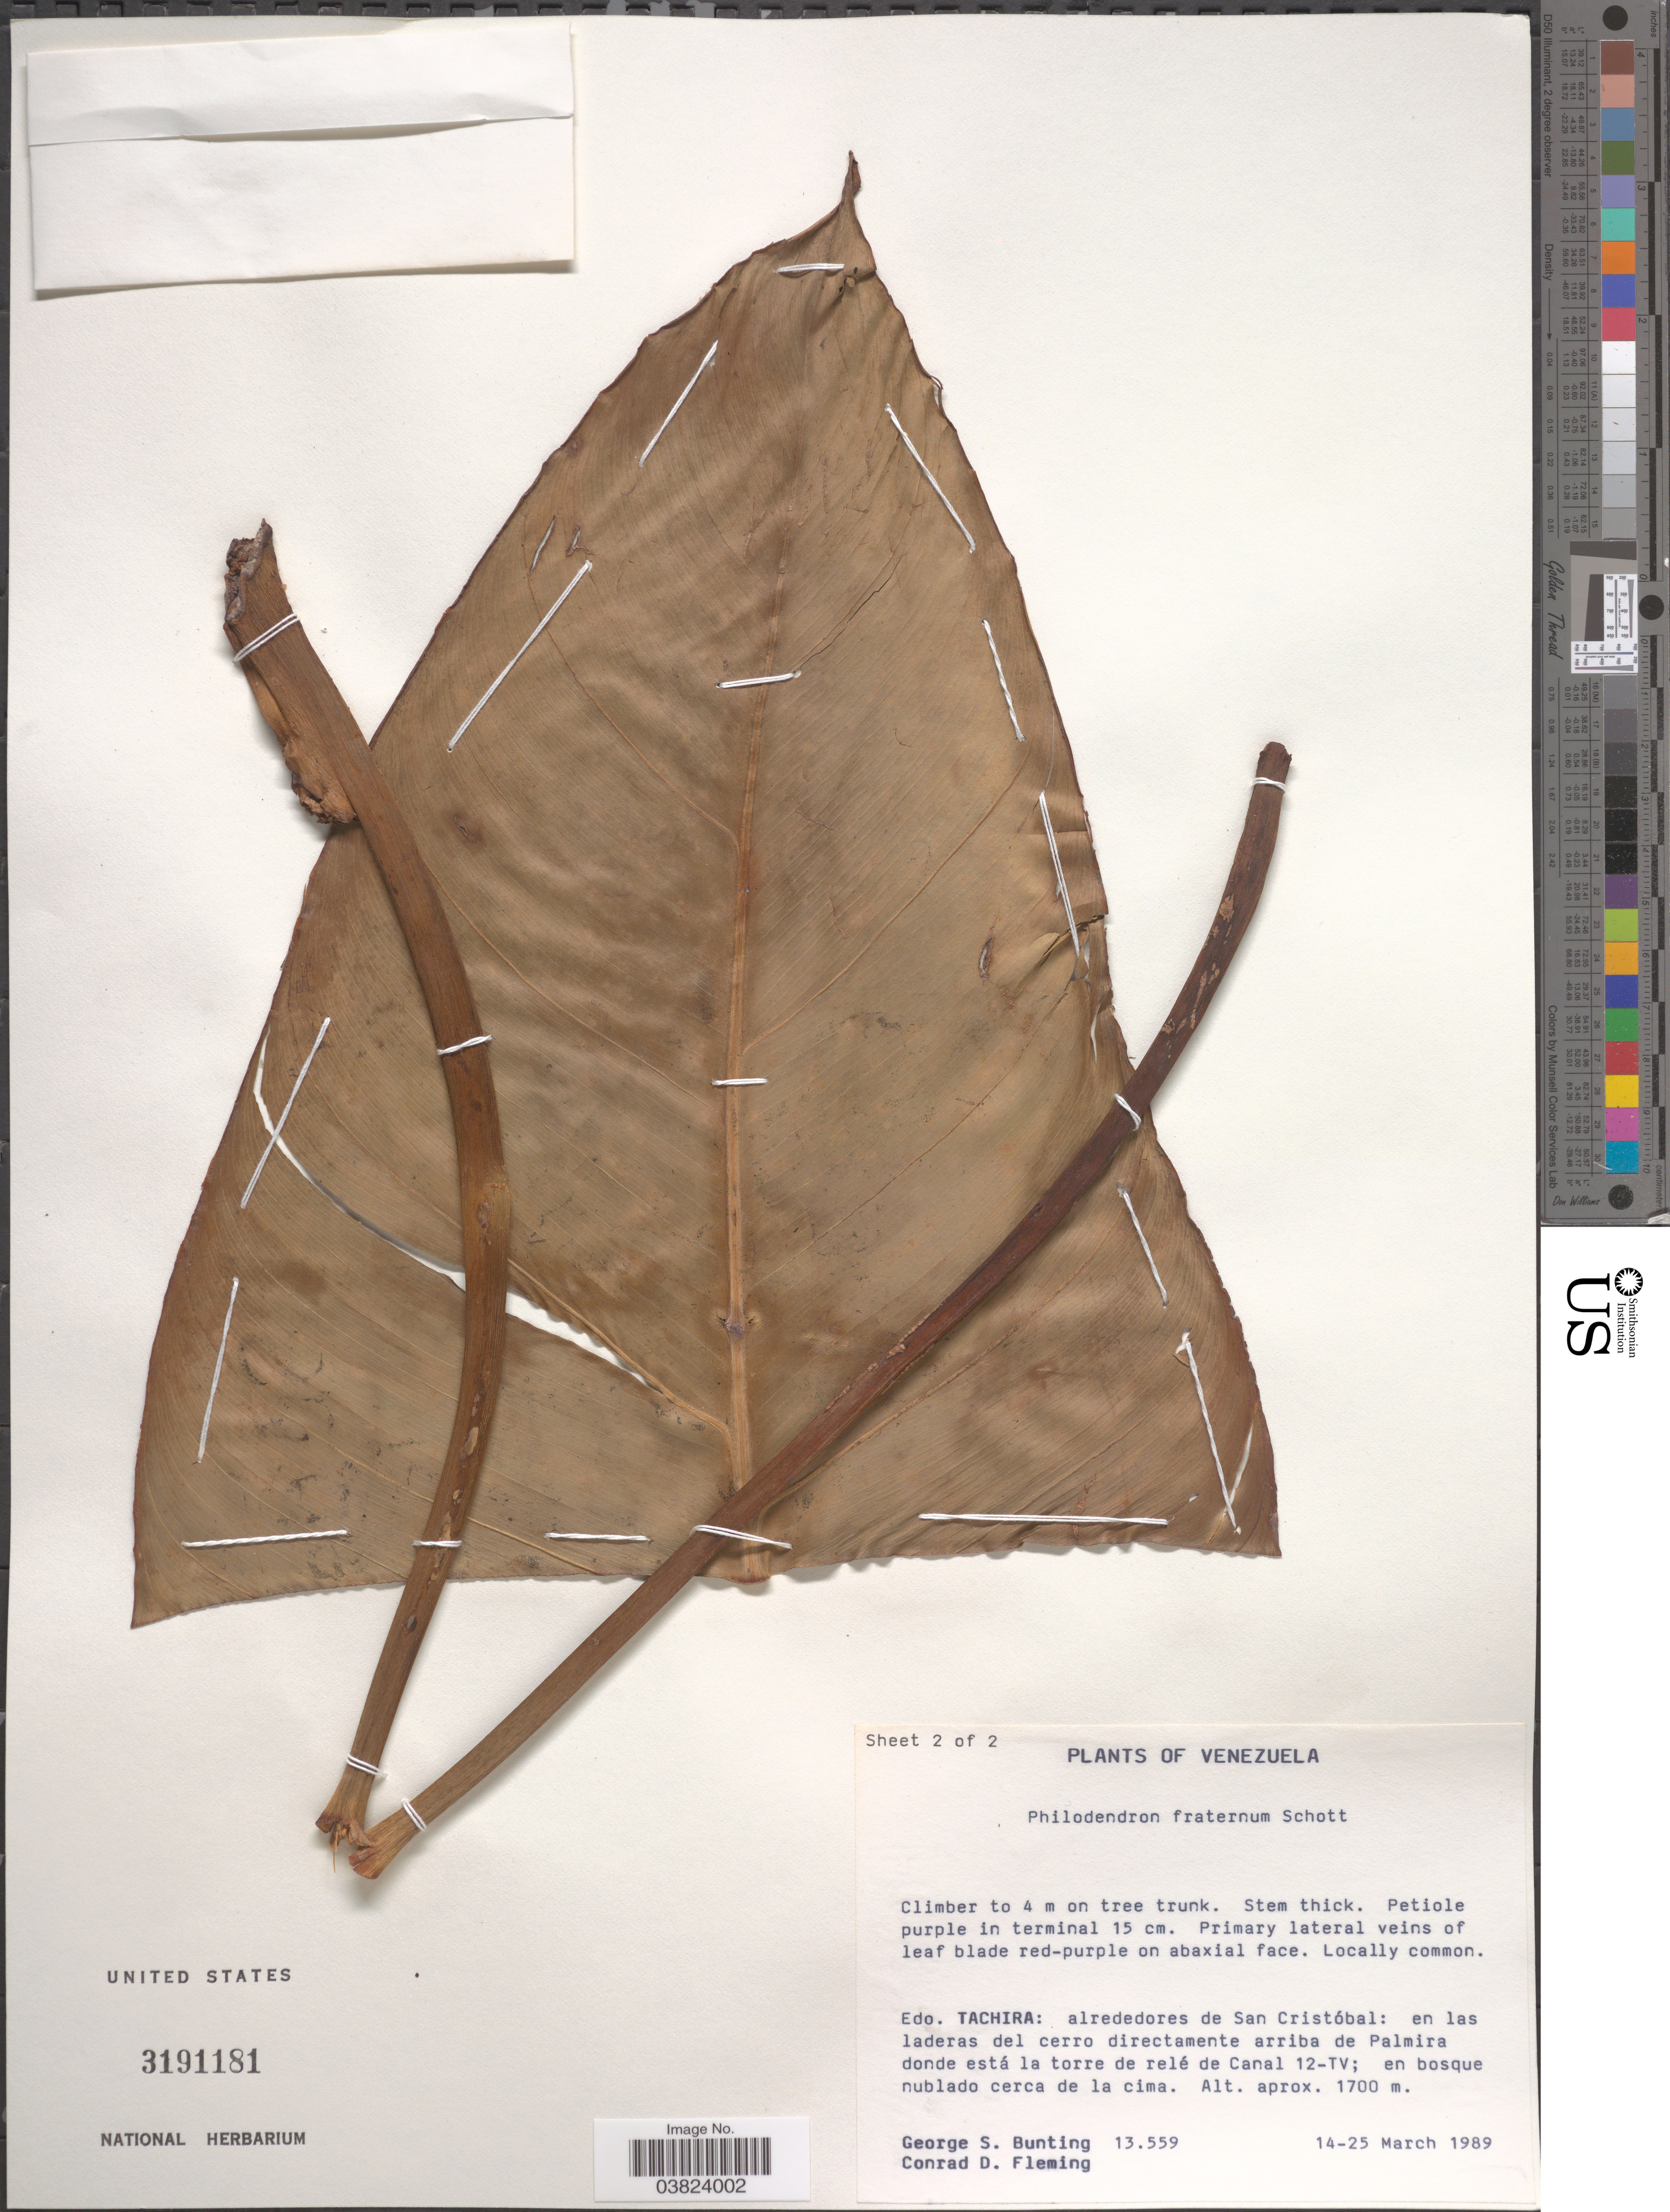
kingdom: Plantae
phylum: Tracheophyta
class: Liliopsida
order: Alismatales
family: Araceae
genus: Philodendron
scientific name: Philodendron fraternum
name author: Schott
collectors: G. S. Bunting & C. Fleming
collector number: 13559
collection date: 1989-03-14/1989-03-25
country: Venezuela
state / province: Tachira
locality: Alrededores de San Cristóbal: en las laderas del cerro directamente arriba de Palmira donde está la torre de relé de Canal 12-TV.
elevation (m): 1700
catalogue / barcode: US 3191181